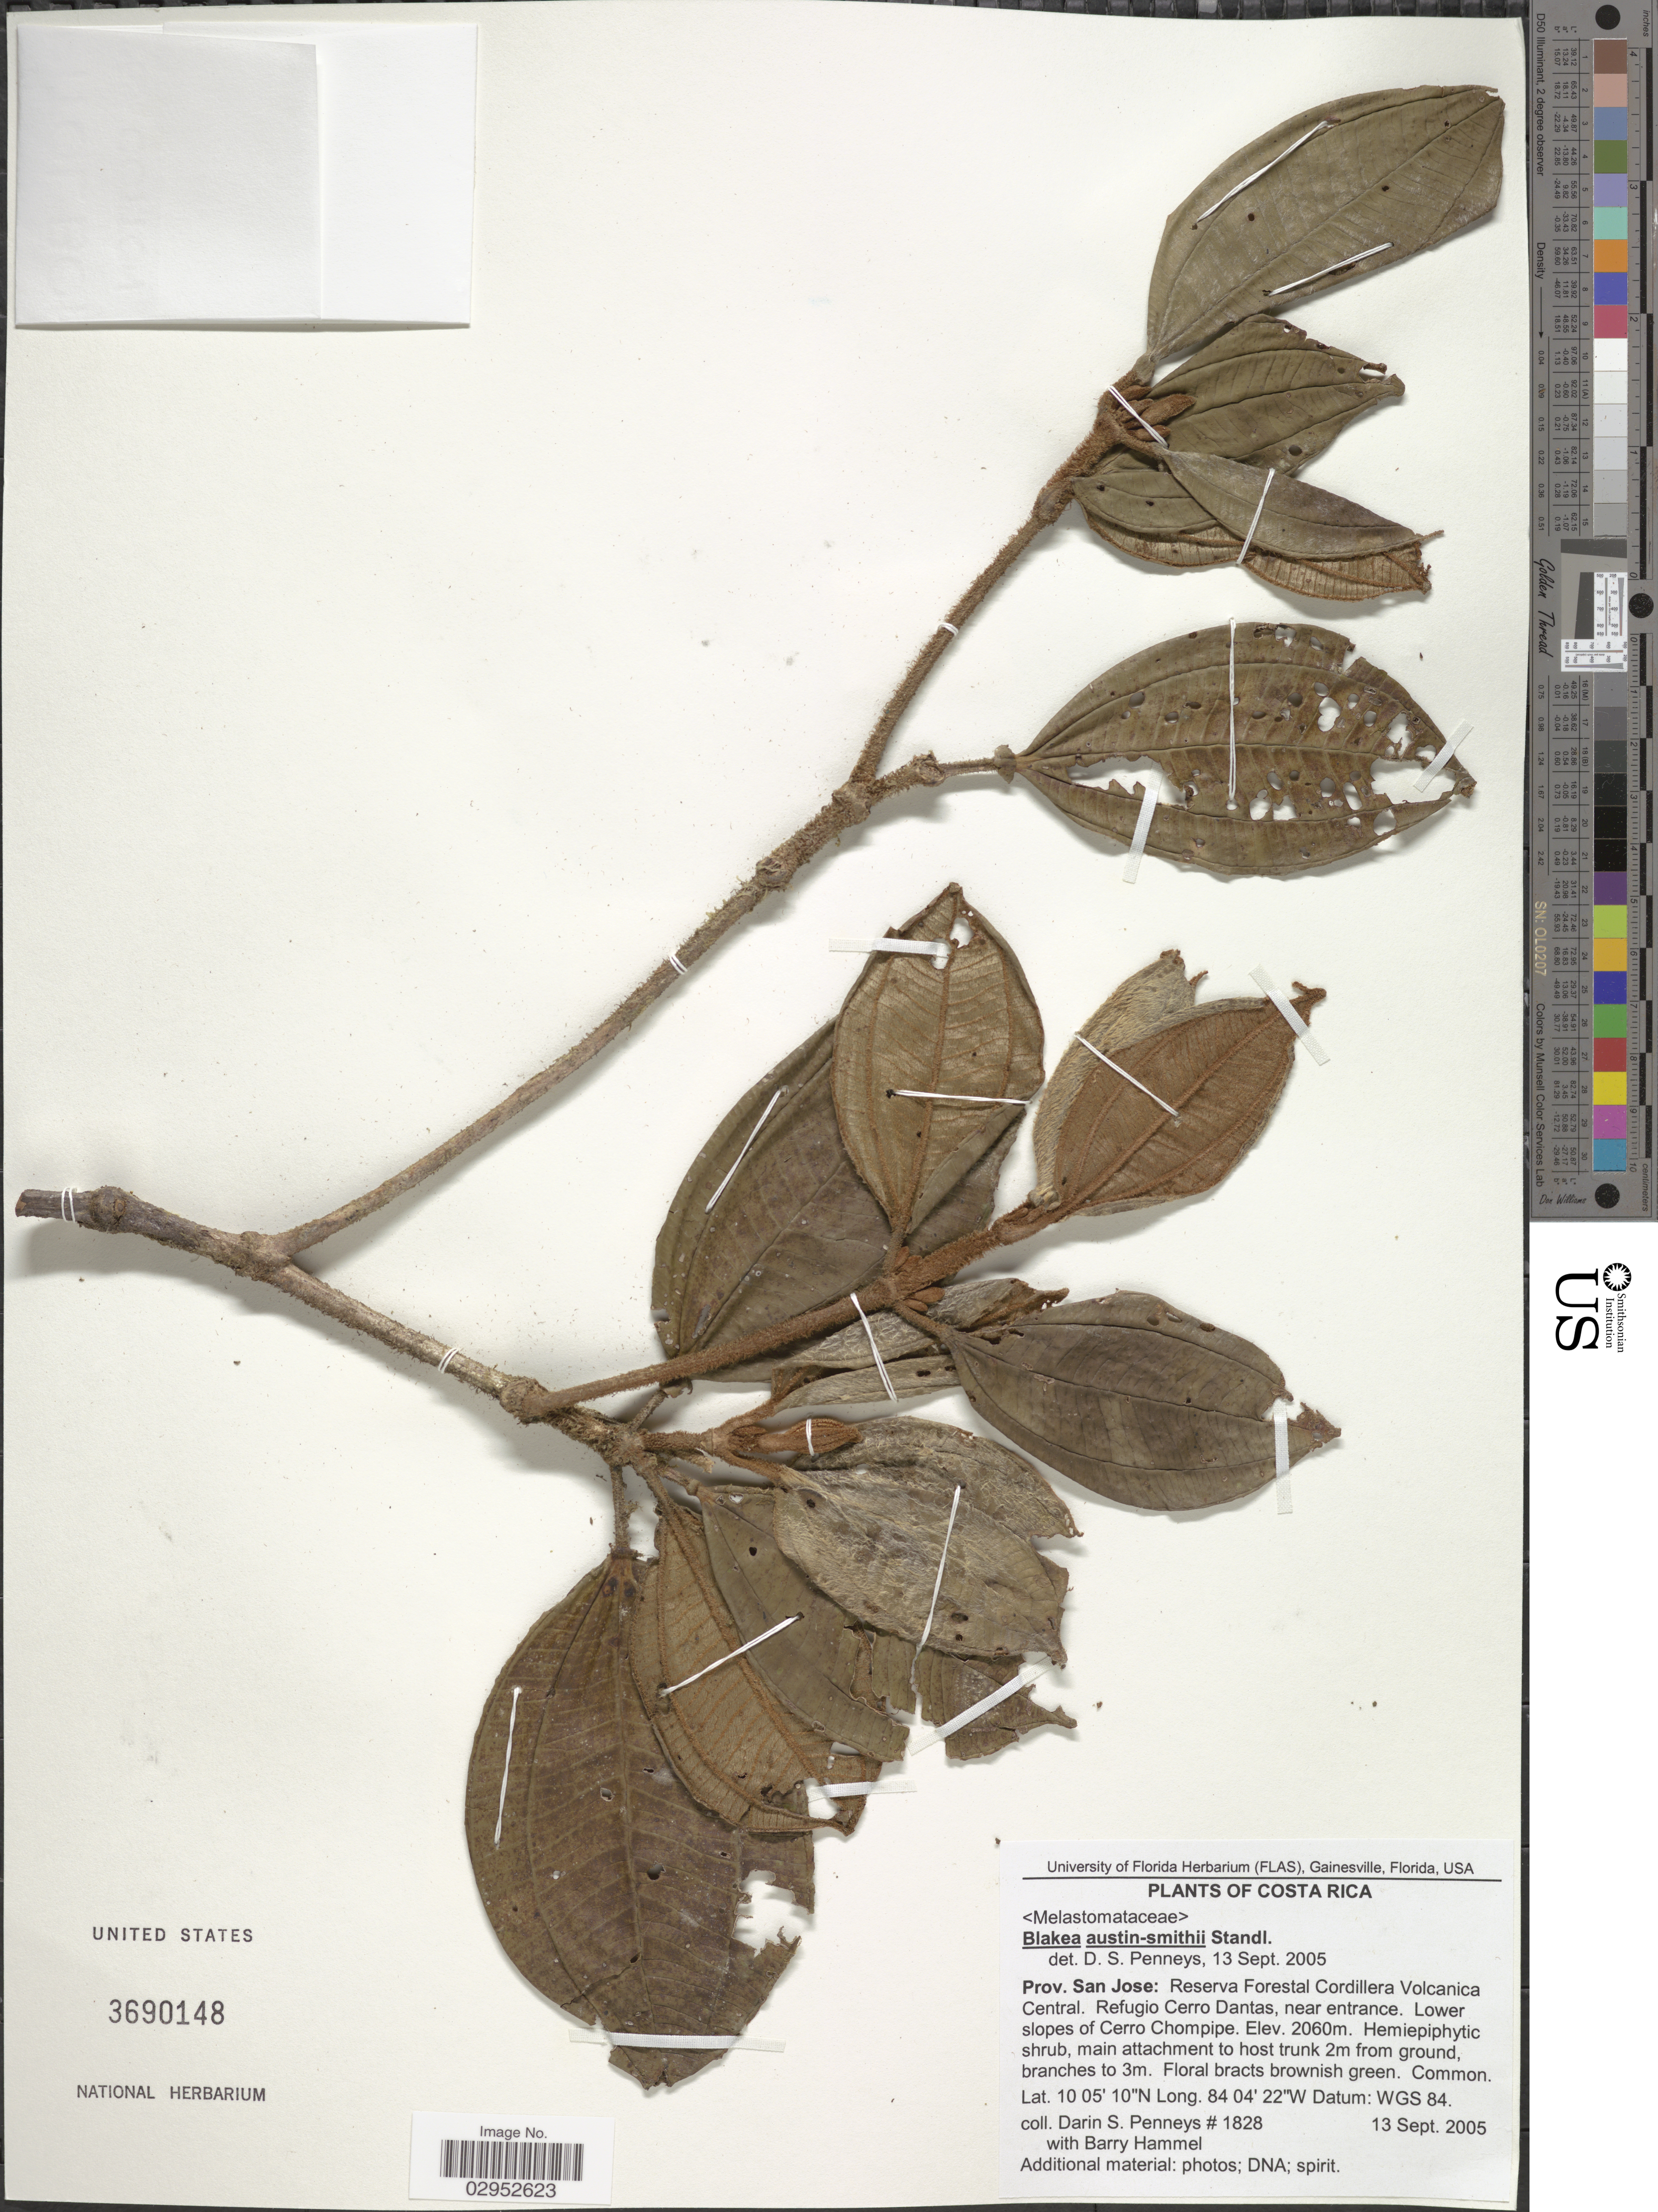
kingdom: Plantae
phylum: Tracheophyta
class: Magnoliopsida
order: Myrtales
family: Melastomataceae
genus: Blakea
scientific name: Blakea austin-smithii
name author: Standl.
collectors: D. S. Penneys & B. Hammel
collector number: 1828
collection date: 2005-09-13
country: Costa Rica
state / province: San José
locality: Reserva Forestal Cordillera: Volcanica Central. Refugio Cerro Dantas, near entrance. Lower slopes of Cerro Chompipe.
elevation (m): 2060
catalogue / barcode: US 3690148